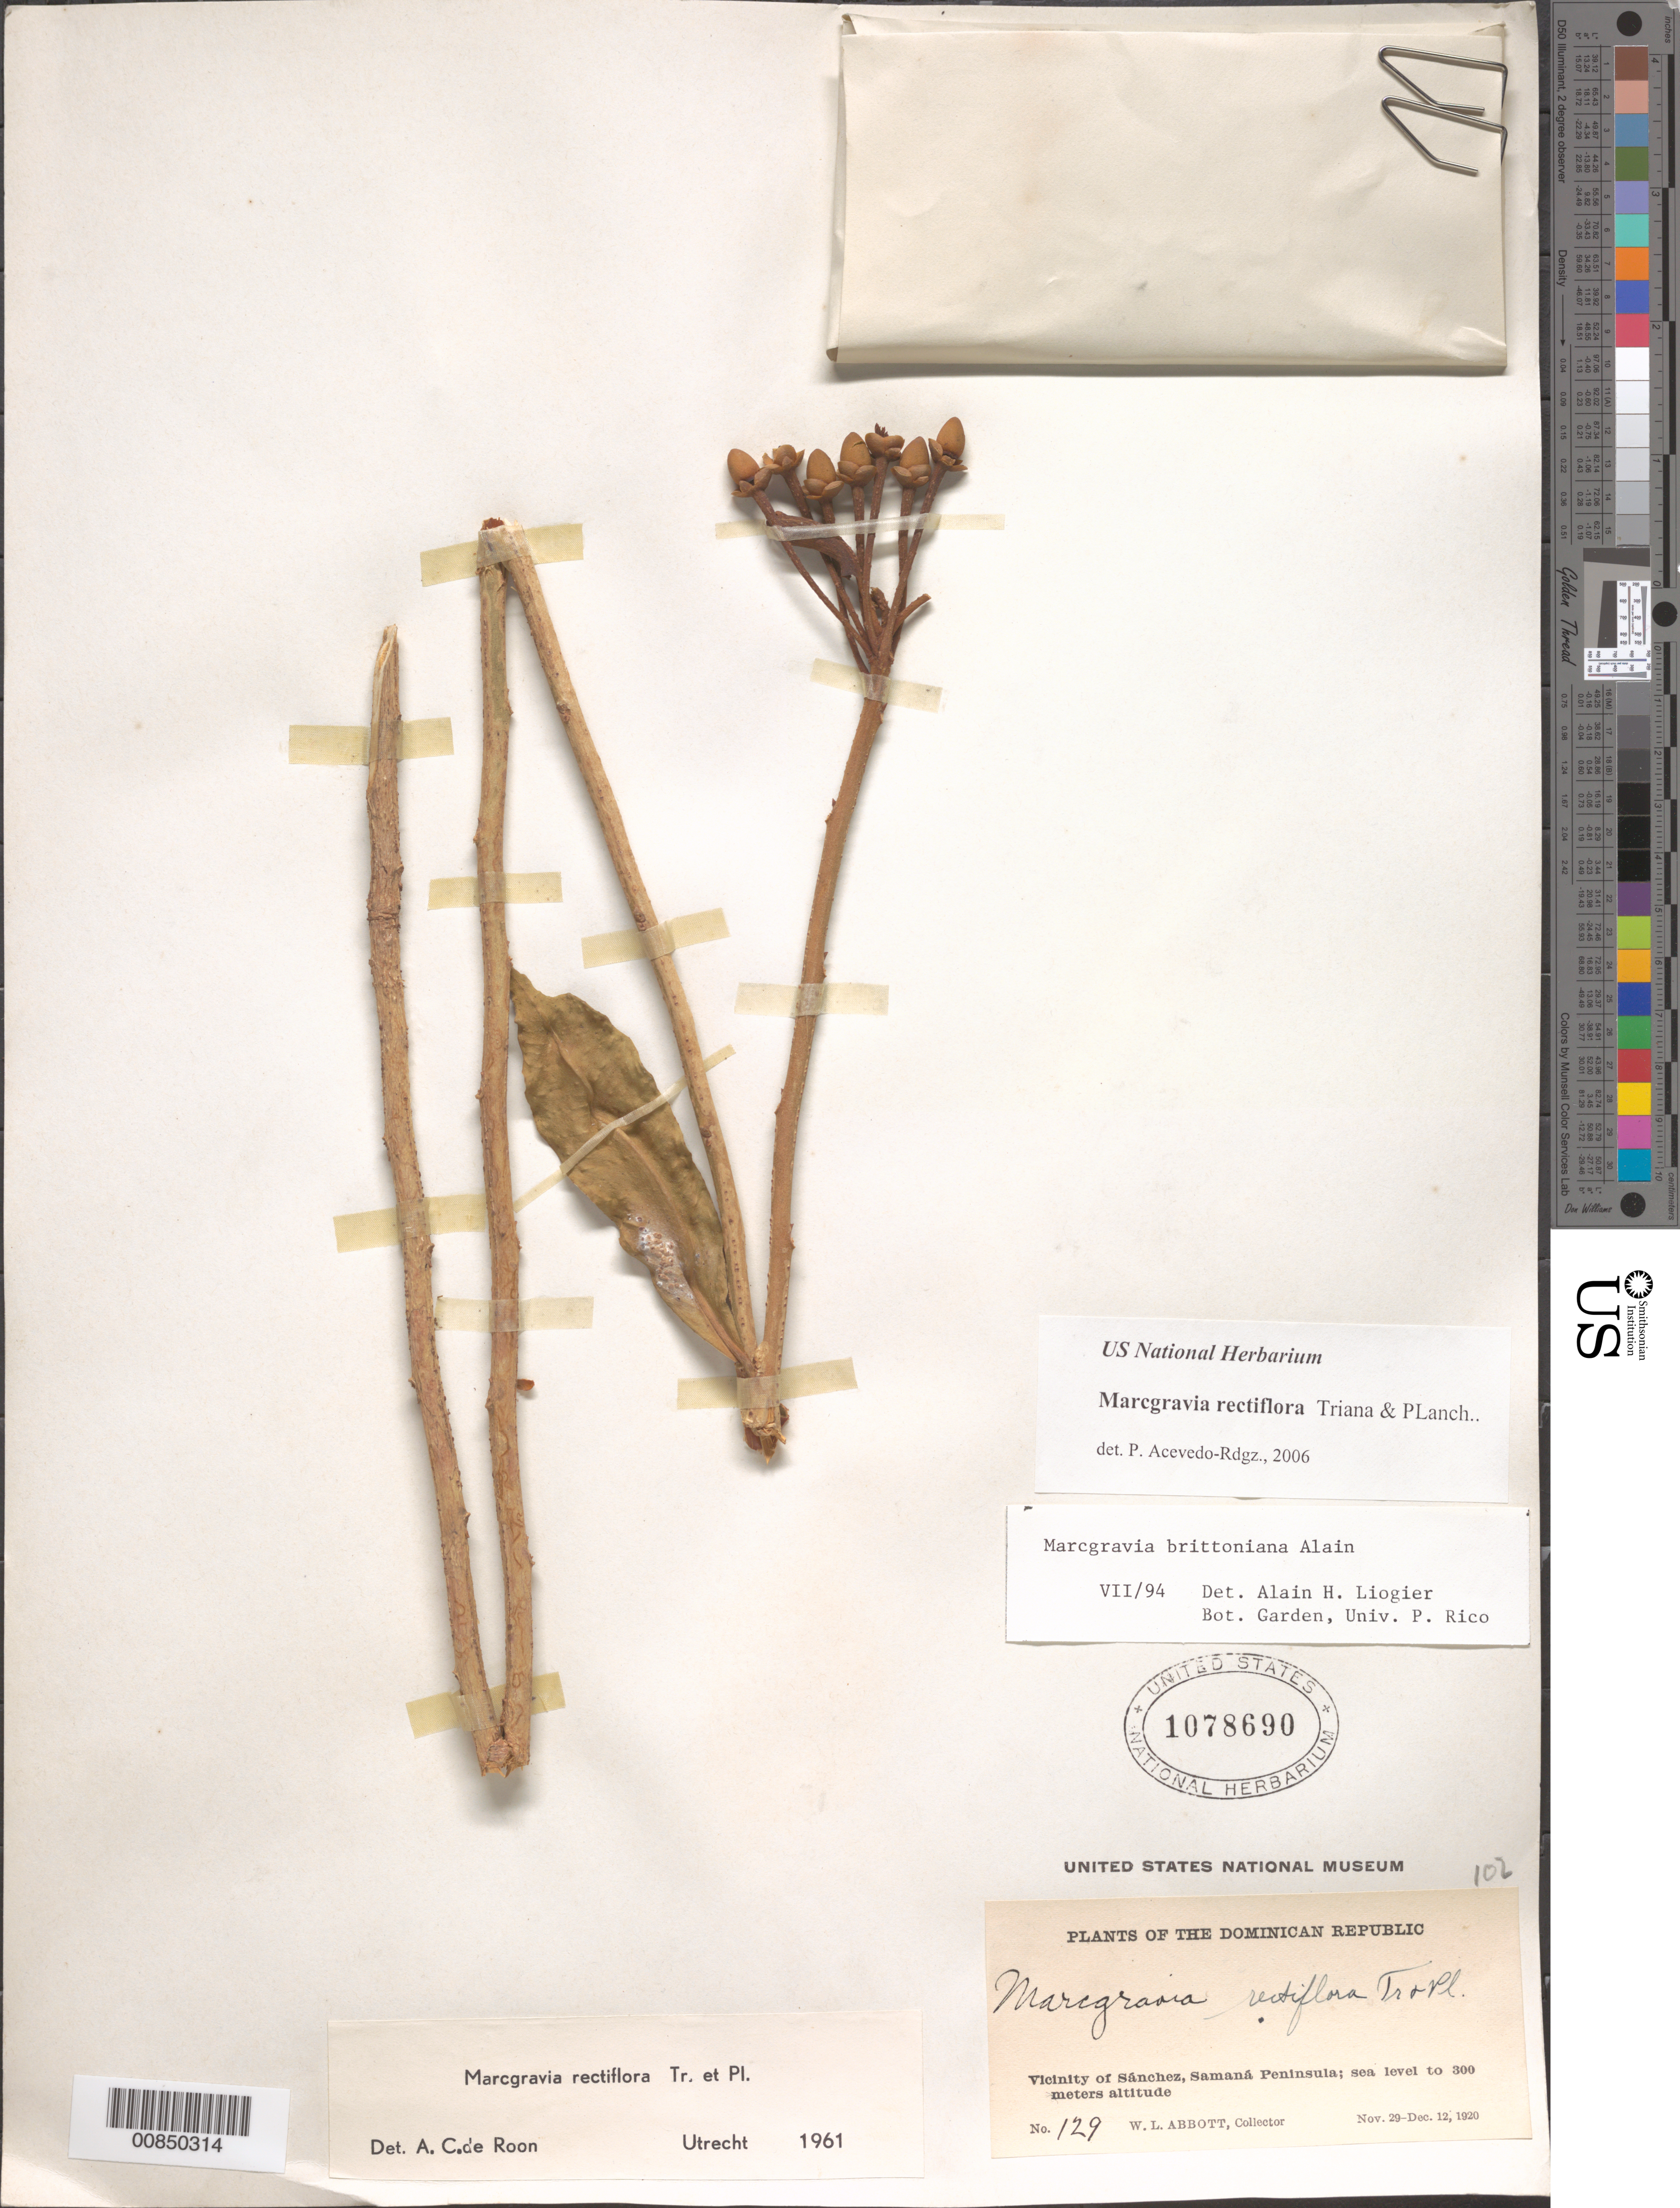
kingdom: Plantae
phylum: Tracheophyta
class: Magnoliopsida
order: Ericales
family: Marcgraviaceae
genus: Marcgravia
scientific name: Marcgravia rectiflora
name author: Triana & Planch.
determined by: Acevedo-Rodríguez, P., (BOT), Smithsonian Institution - National Museum of Natural History (UNITED STATES)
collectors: W. L. Abbott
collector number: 129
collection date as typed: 29 Nov 1920 to 12 Dec 1920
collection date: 1920-11-29/1920-12-12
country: Dominican Republic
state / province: Samana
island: Hispaniola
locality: Vicinity of Sánchez, Samaná Peninsula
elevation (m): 0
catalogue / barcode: US 1078690